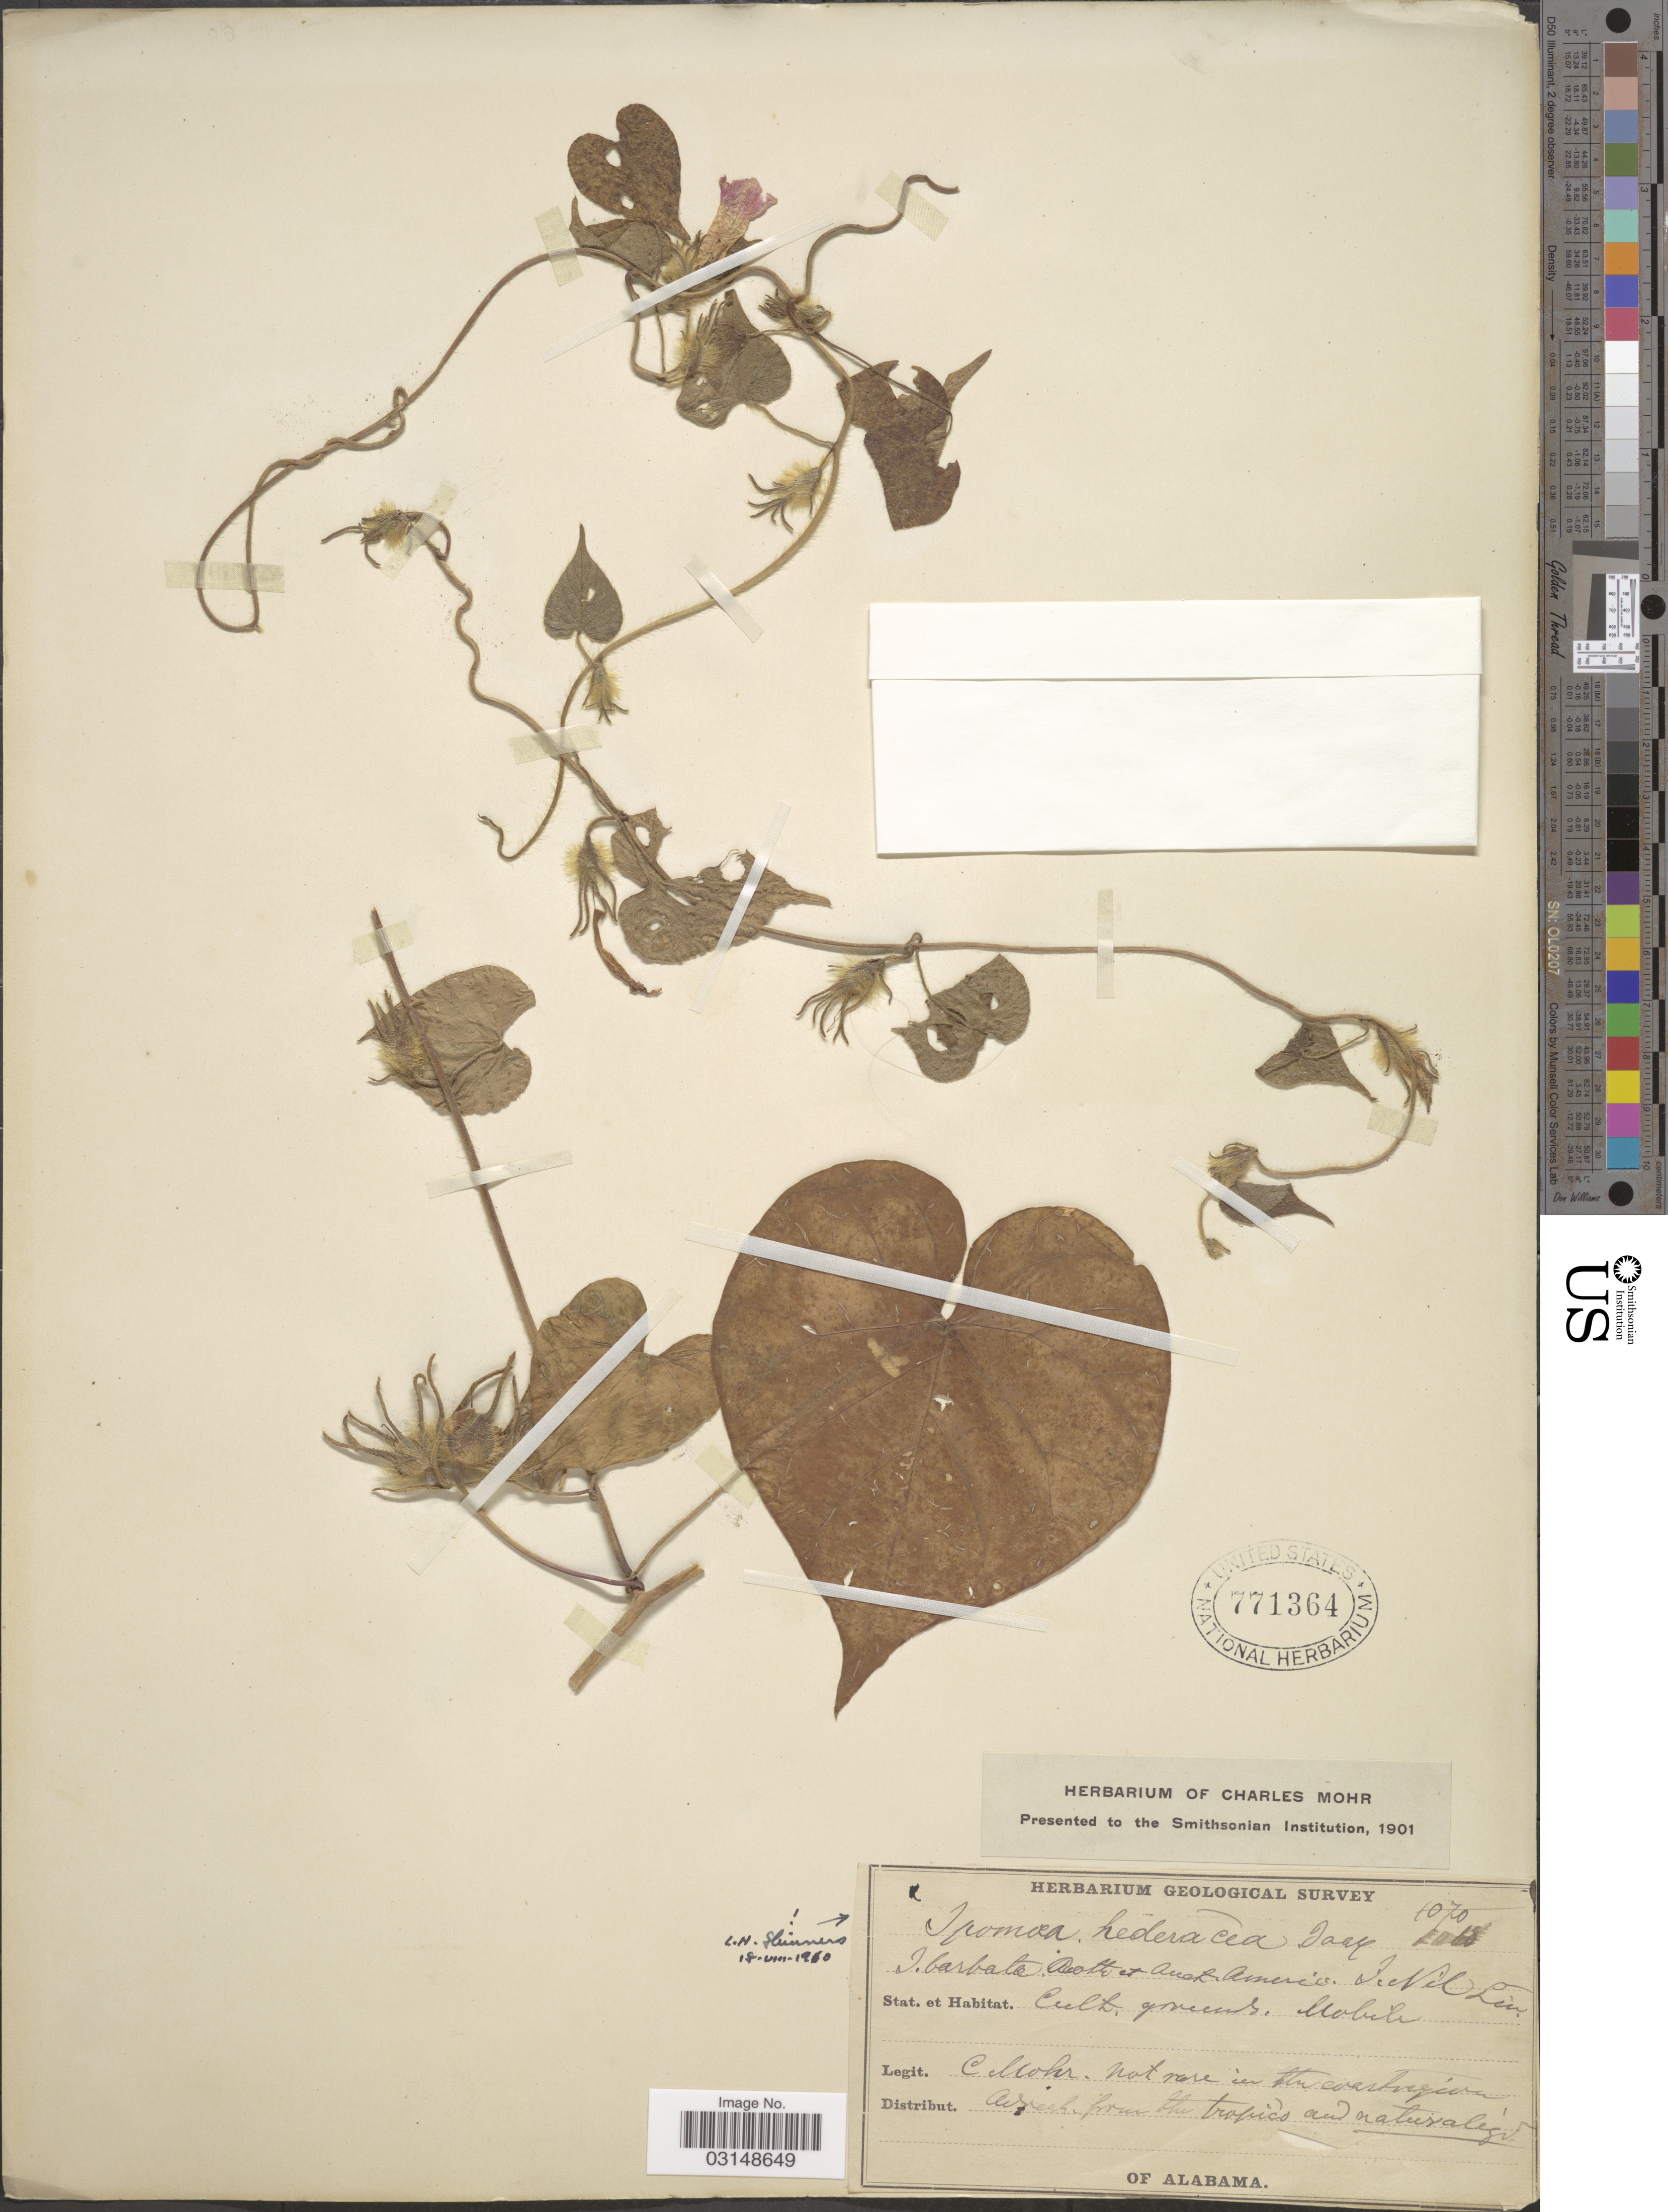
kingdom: Plantae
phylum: Tracheophyta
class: Magnoliopsida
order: Solanales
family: Convolvulaceae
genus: Ipomoea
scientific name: Ipomoea hederacea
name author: Jacq.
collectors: Mohr, C. T. (herbarium)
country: United States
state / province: Alabama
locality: Mobile.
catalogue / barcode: US 771364